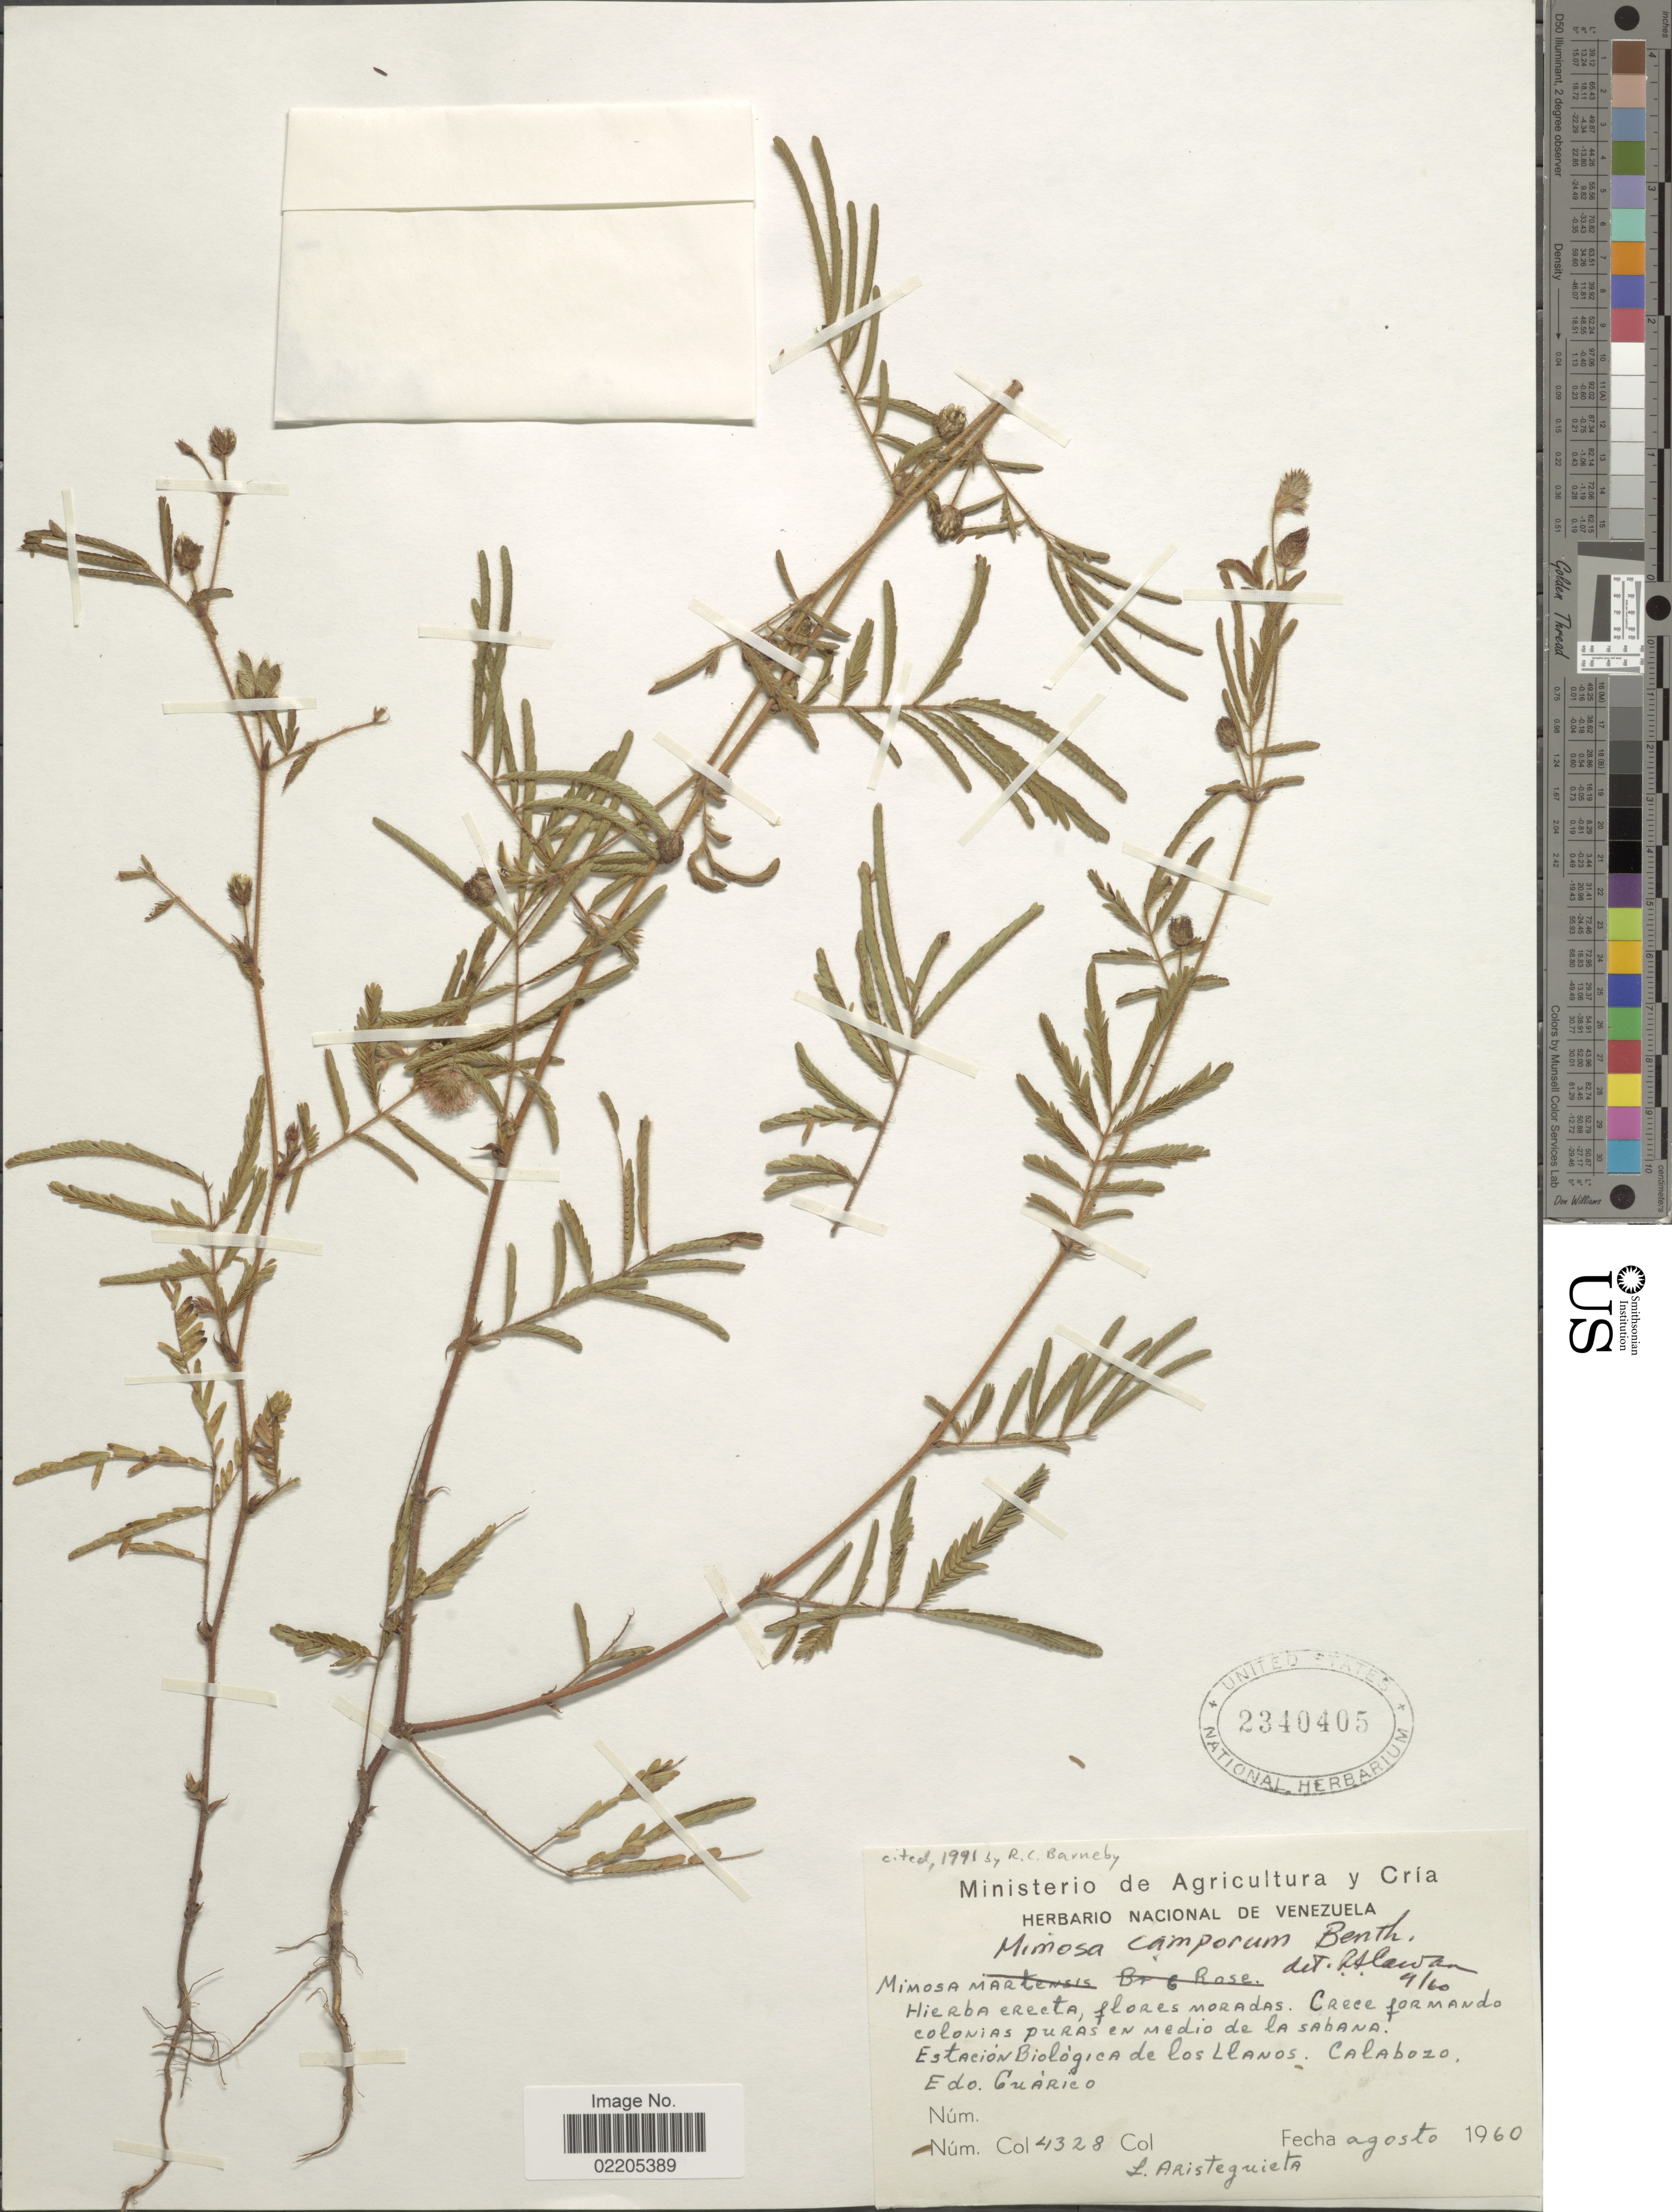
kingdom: Plantae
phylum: Tracheophyta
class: Magnoliopsida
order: Fabales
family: Fabaceae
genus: Mimosa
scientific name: Mimosa camporum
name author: Benth.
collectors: L. Aristeguieta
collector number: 4328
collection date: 1960-08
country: Venezuela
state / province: Guárico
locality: Estacion Biologica de los llanos, Calabozo.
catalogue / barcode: US 2340405